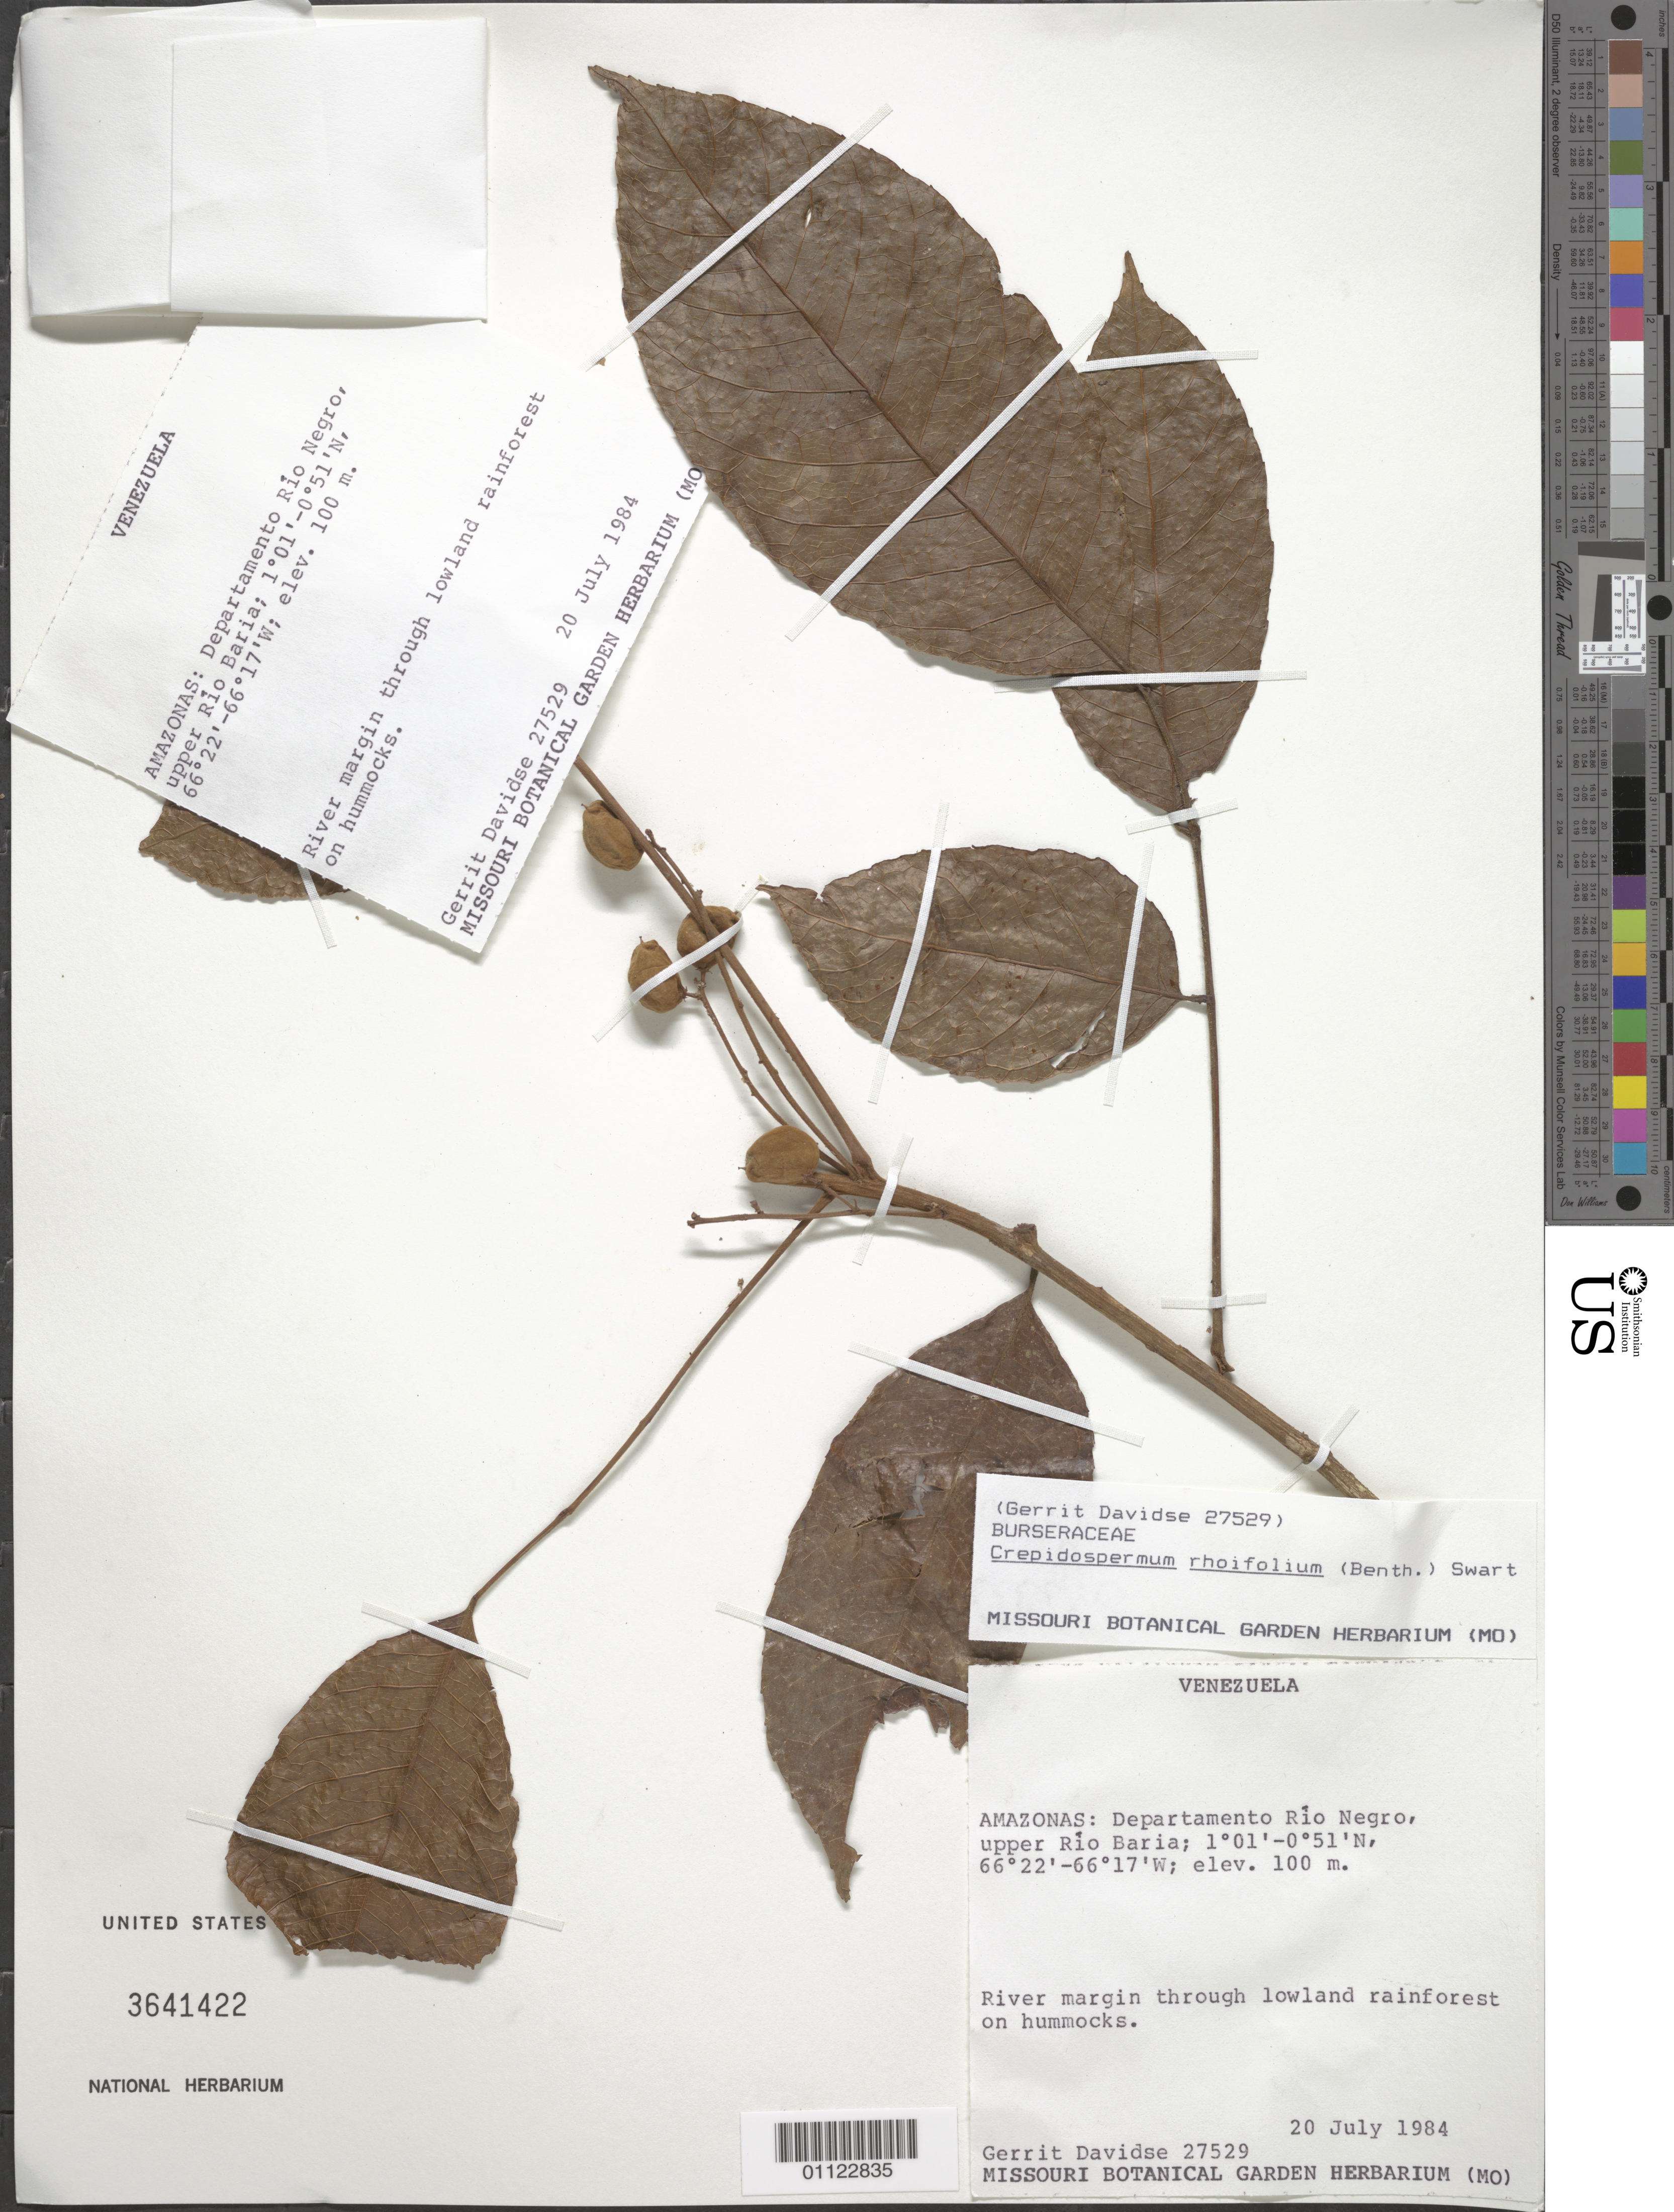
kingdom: Plantae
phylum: Tracheophyta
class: Magnoliopsida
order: Sapindales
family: Burseraceae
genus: Protium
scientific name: Protium rhoifolium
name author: (Benth.) Byng & Christenh.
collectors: G. Davidse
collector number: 27529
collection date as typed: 20-Jul-84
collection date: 1984-07-20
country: Venezuela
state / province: Amazonas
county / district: Río Negro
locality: Río Baria, upper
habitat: River margin through lowland rainforest on hummocks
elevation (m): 100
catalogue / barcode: US 3641422